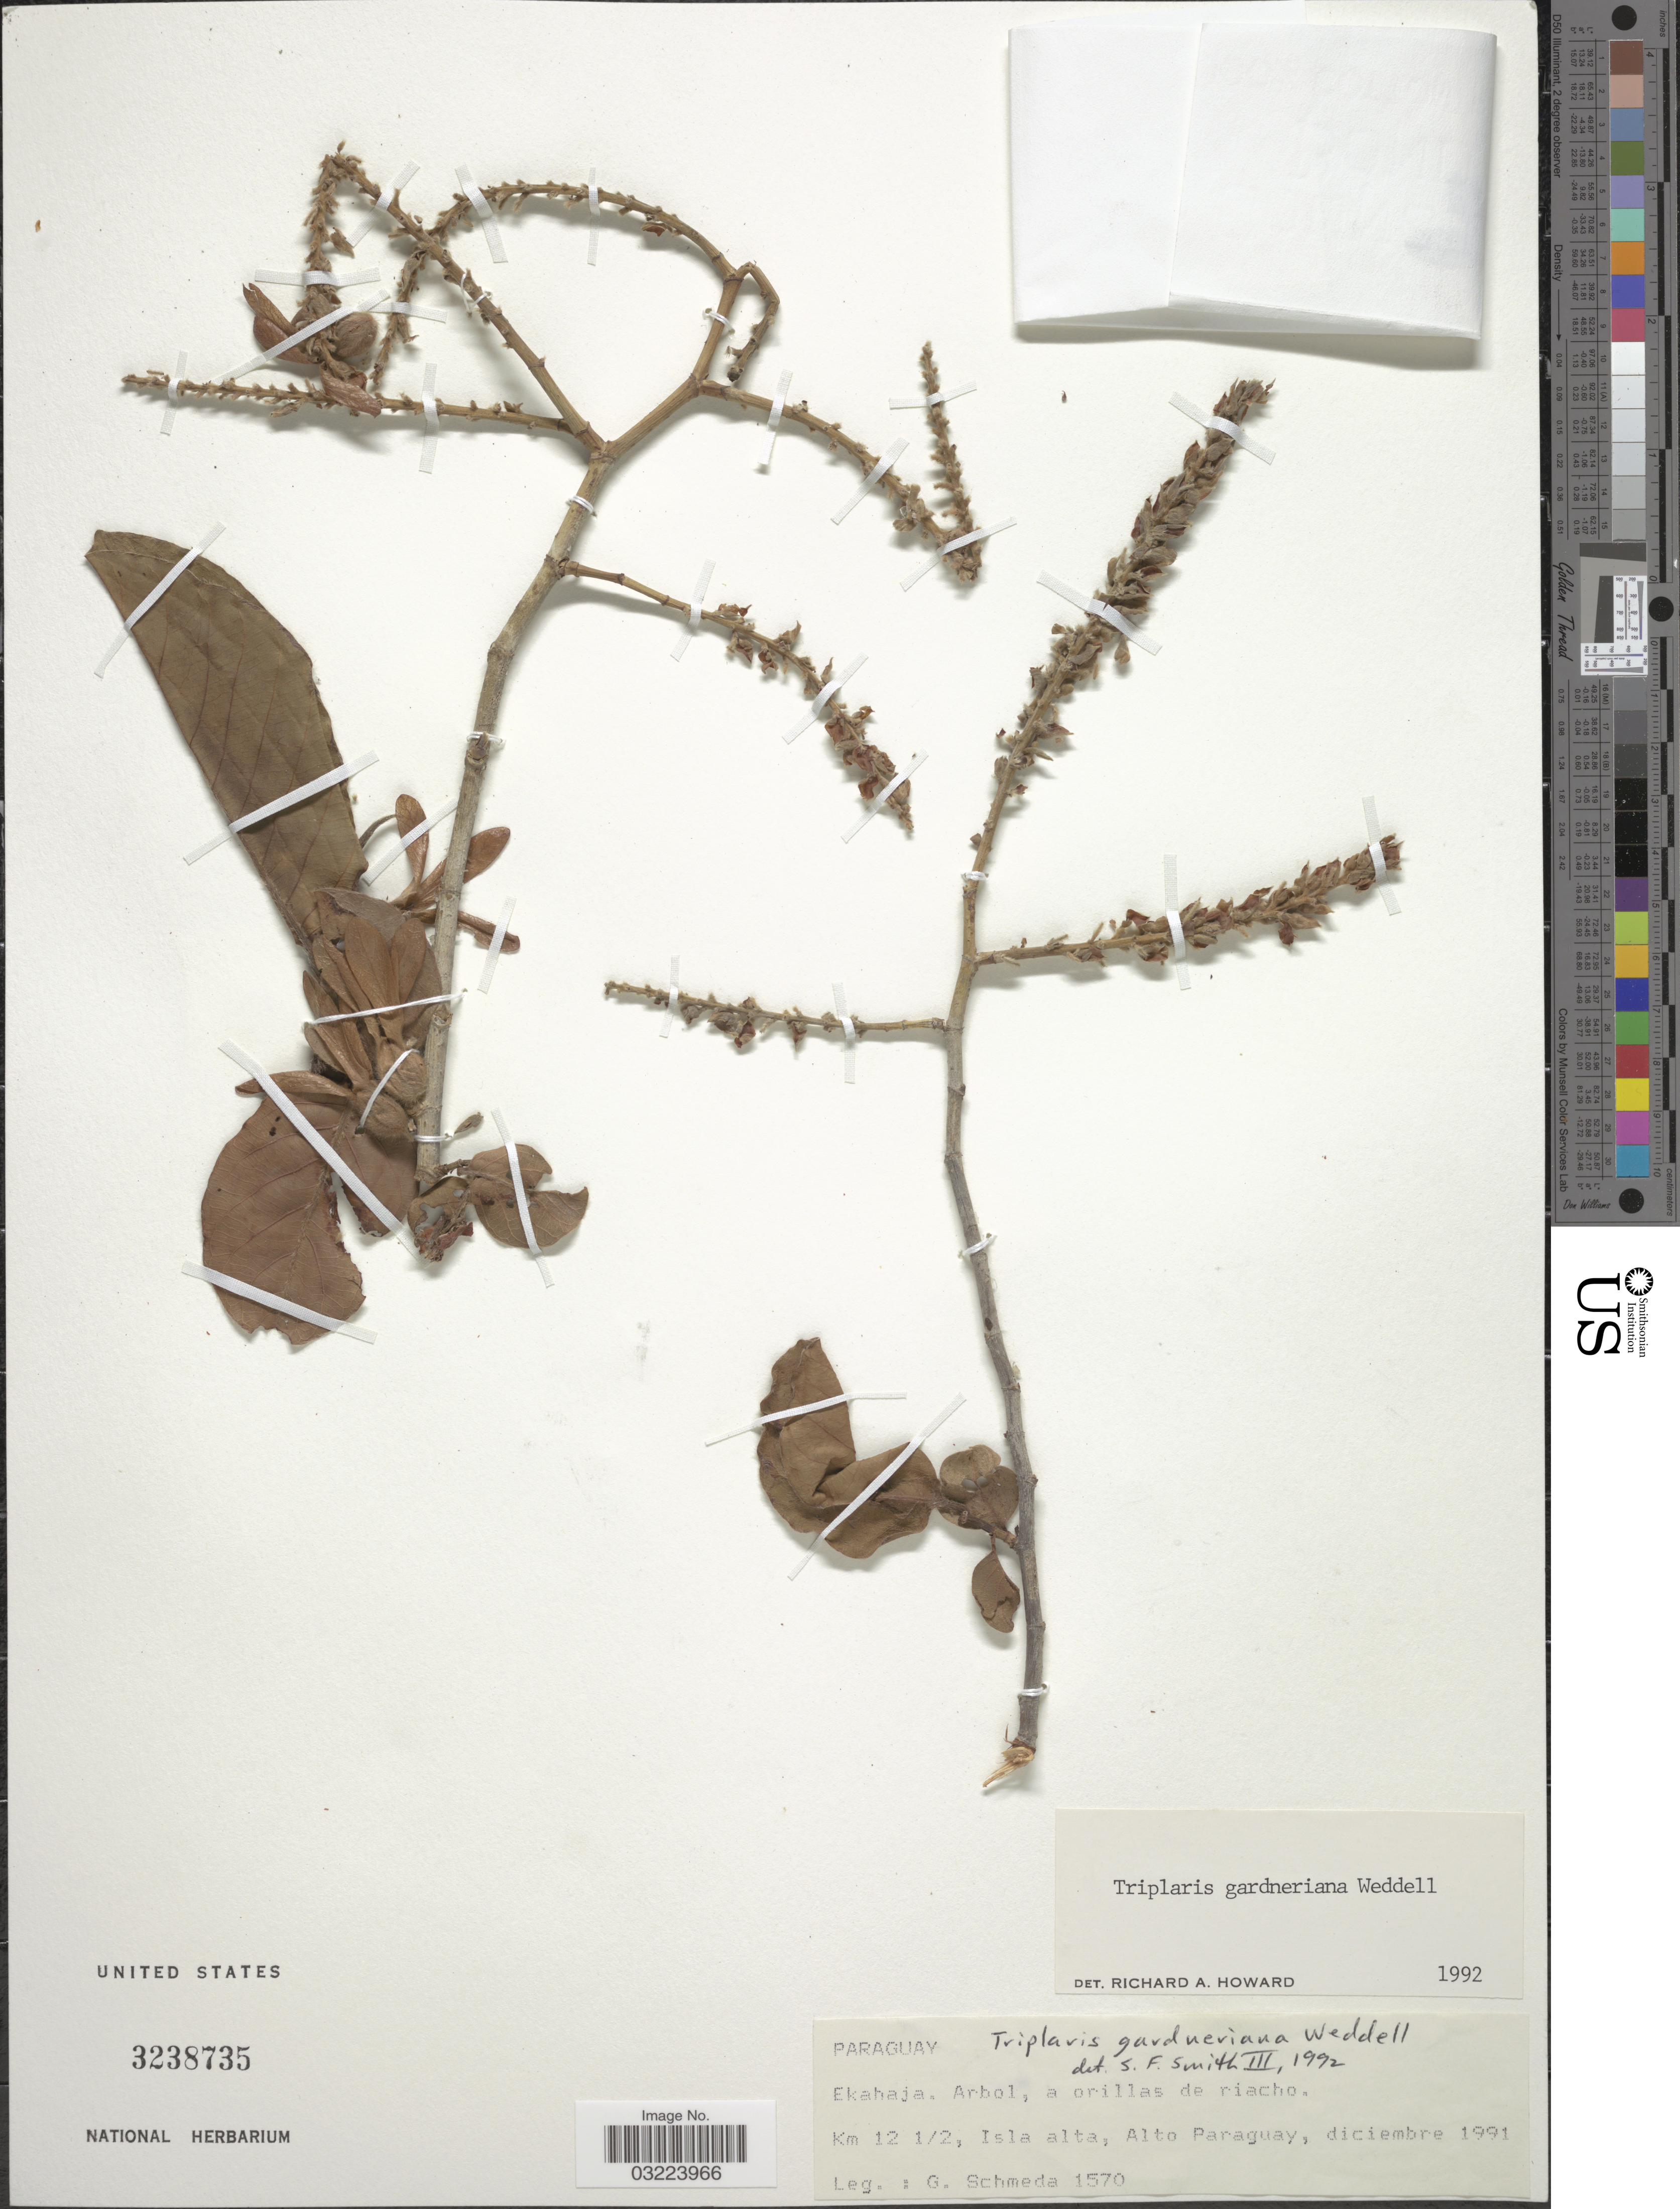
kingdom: Plantae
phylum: Tracheophyta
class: Magnoliopsida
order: Caryophyllales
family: Polygonaceae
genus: Triplaris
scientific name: Triplaris gardneriana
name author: Wedd.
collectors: G. Schmeda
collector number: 1570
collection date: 1991-12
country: Paraguay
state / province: Alto Paraguay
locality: Km 12½, Isla alta.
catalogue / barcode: US 3238735